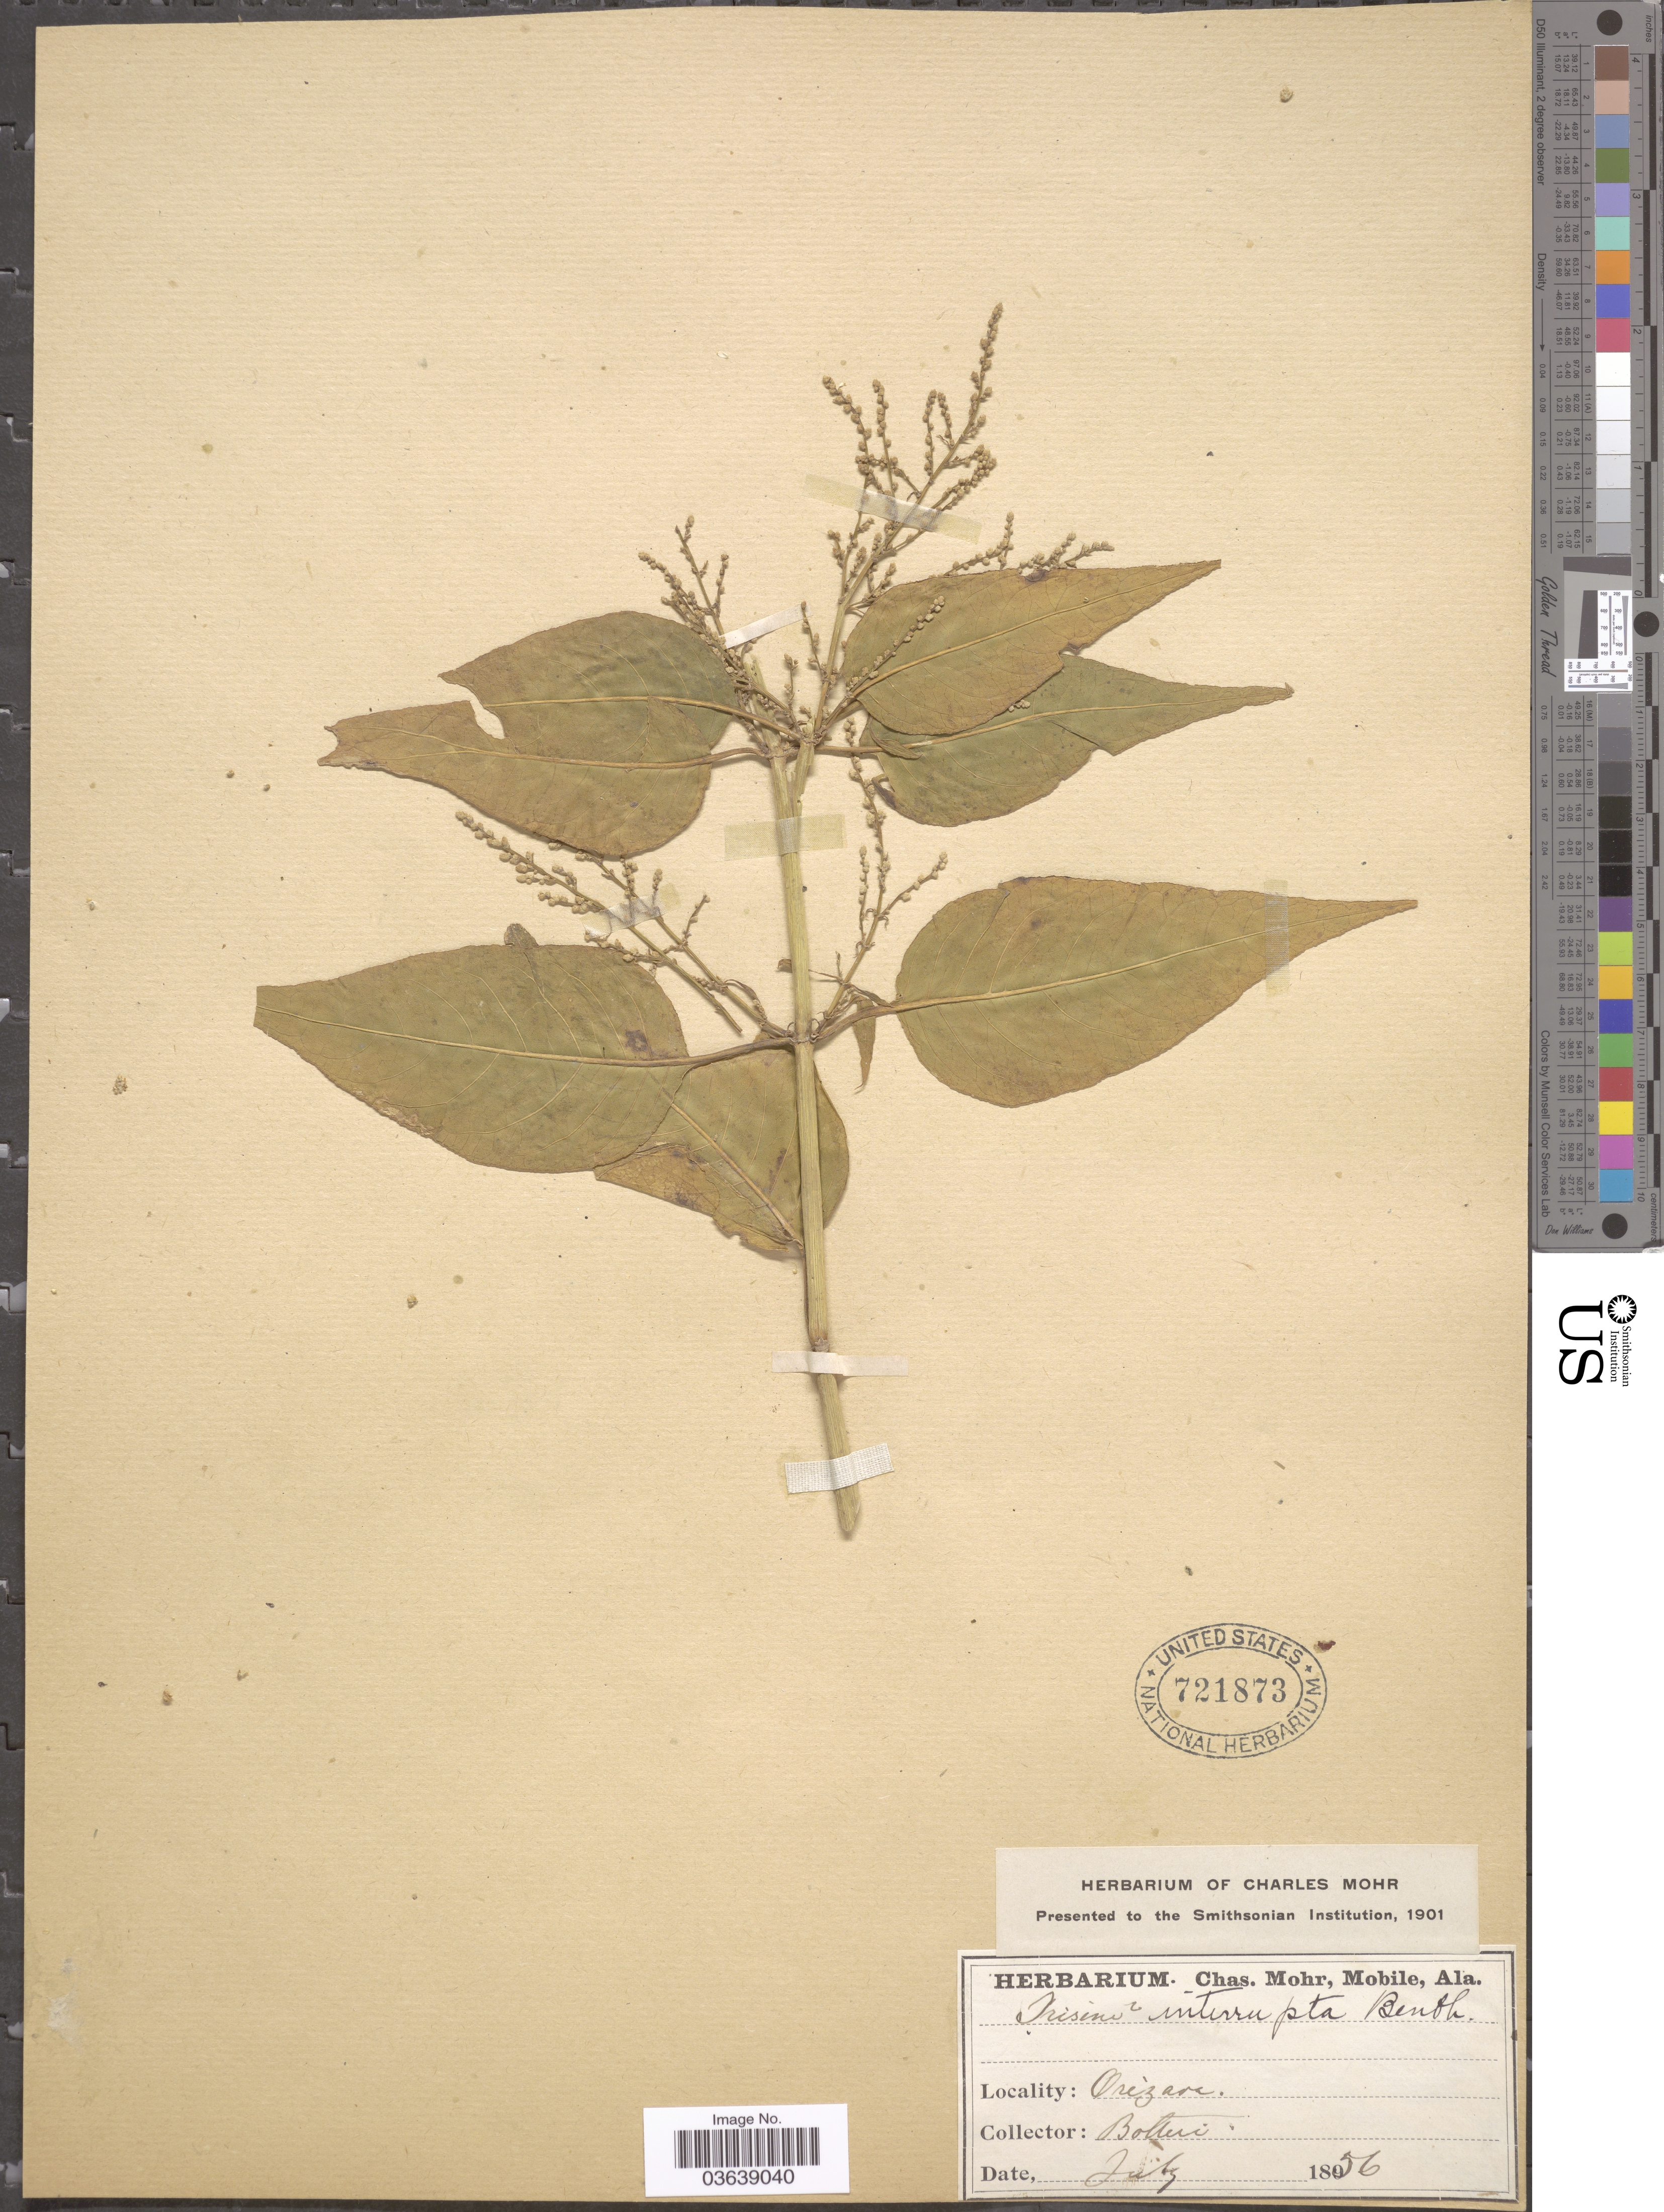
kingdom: Plantae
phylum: Tracheophyta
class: Magnoliopsida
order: Caryophyllales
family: Amaranthaceae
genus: Iresine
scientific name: Iresine interrupta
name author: Benth.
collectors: -. Botteri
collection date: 1856-07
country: Mexico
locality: Orizava.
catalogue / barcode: US 721873